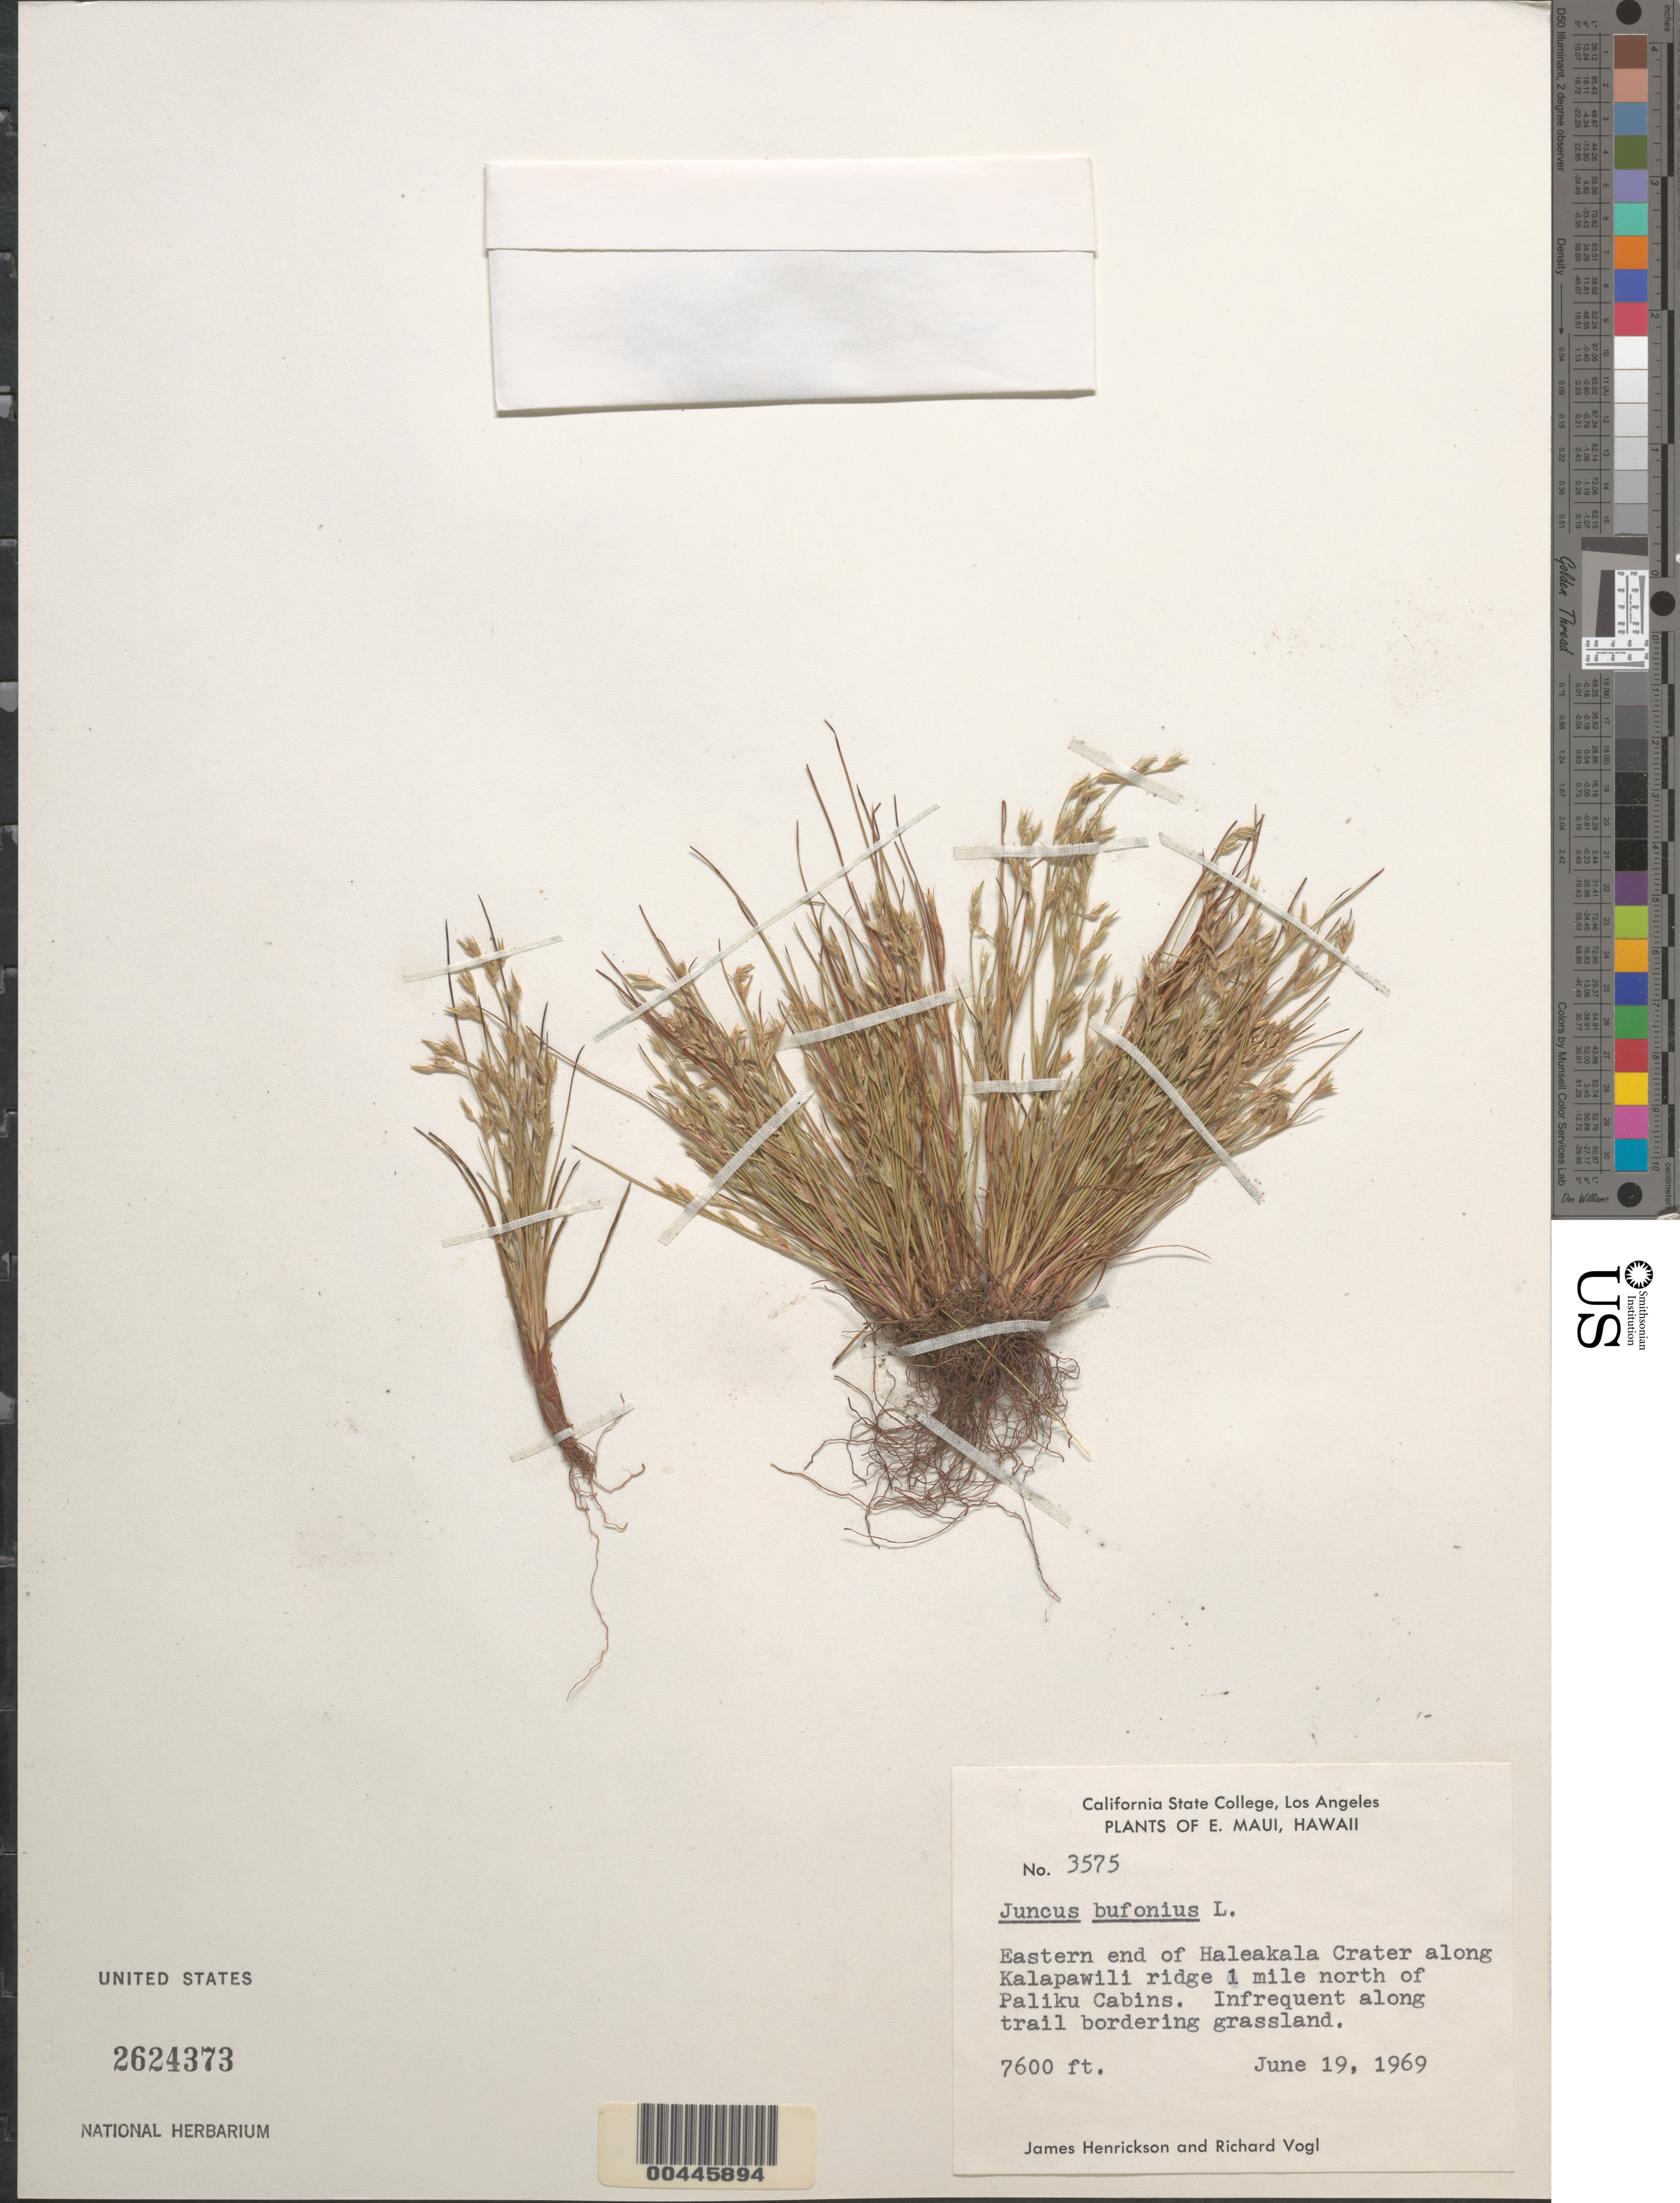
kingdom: Plantae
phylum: Tracheophyta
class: Liliopsida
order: Poales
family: Juncaceae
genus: Juncus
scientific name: Juncus bufonius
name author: L.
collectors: J. S. Henrickson & R. Vogl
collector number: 3575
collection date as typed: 19 Jun 1969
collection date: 1969-06-19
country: United States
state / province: Hawaii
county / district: Maui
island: Maui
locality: E Maui, E end of Haleakala Crater along Kalapawili Ridge 1 mi N of Paliku Cabins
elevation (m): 2316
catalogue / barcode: US 2624373